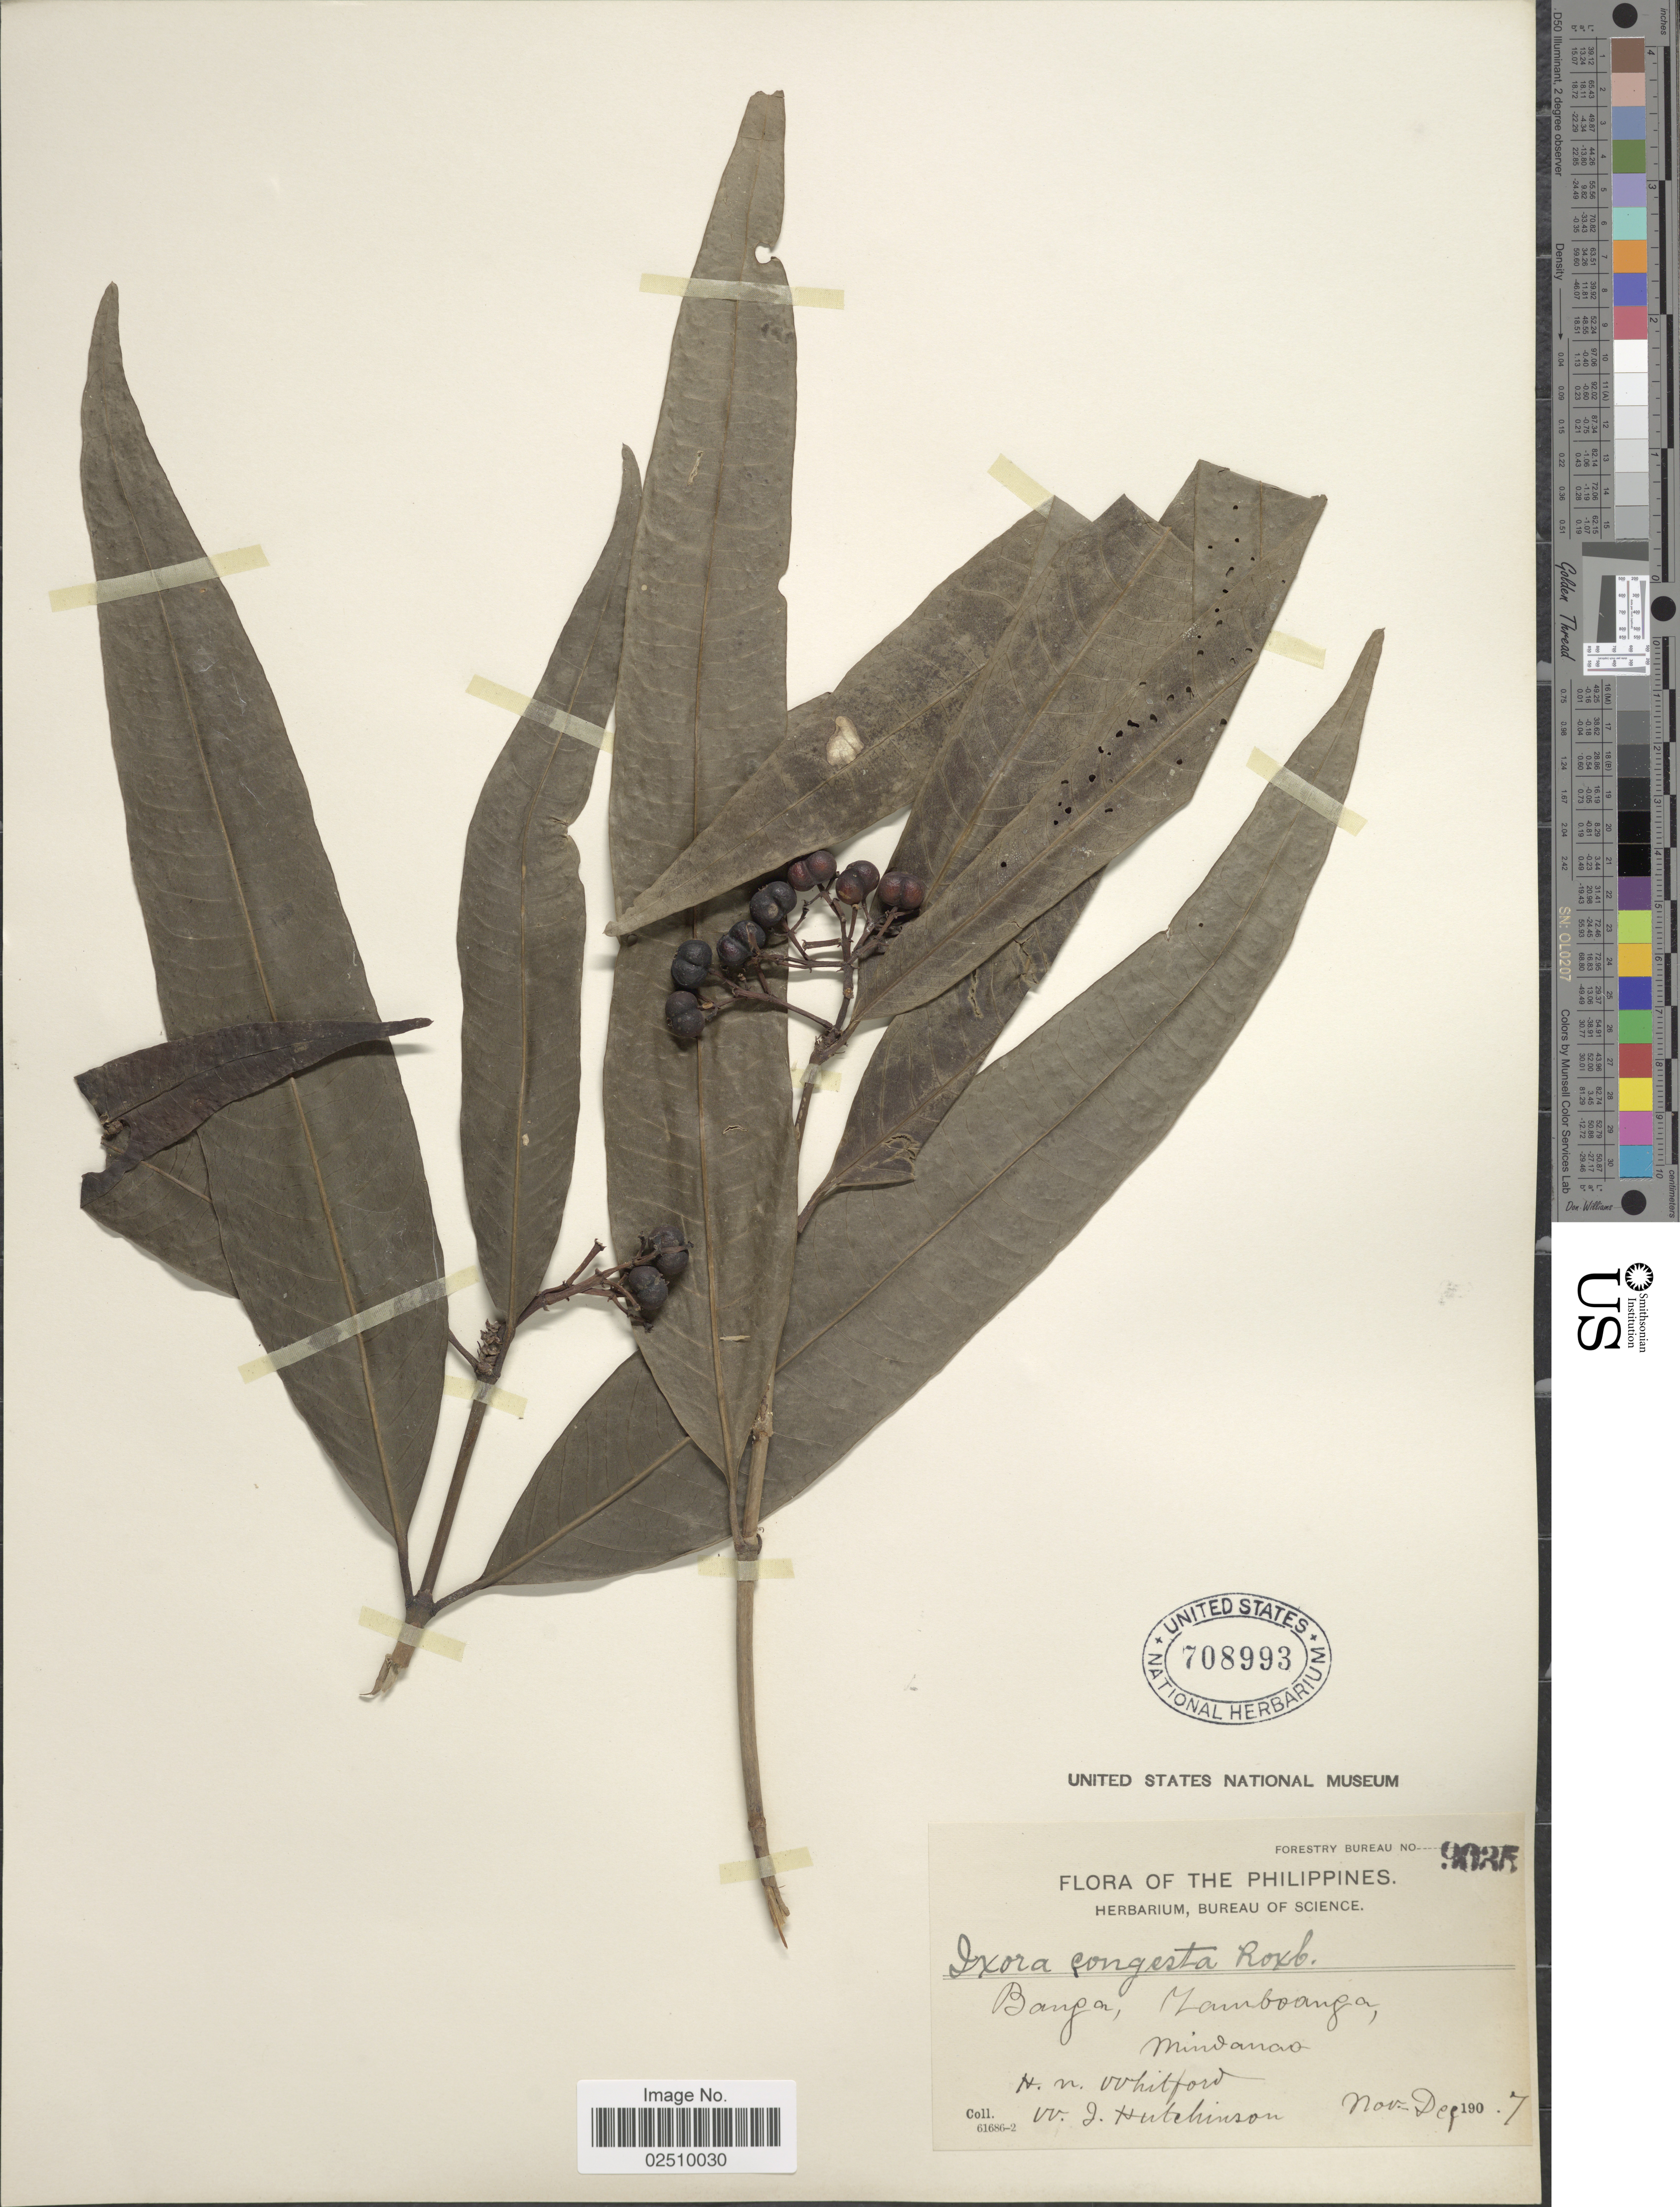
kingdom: Plantae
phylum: Tracheophyta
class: Magnoliopsida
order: Gentianales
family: Rubiaceae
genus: Ixora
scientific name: Ixora fulgens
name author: Bremek.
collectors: H. N. Whitford & W. I. Hutchinson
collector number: Forestry Bureau 9035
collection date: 1907-11/1907-12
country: Philippines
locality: Banga, Zamboanga, Mindanao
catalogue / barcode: US 708993